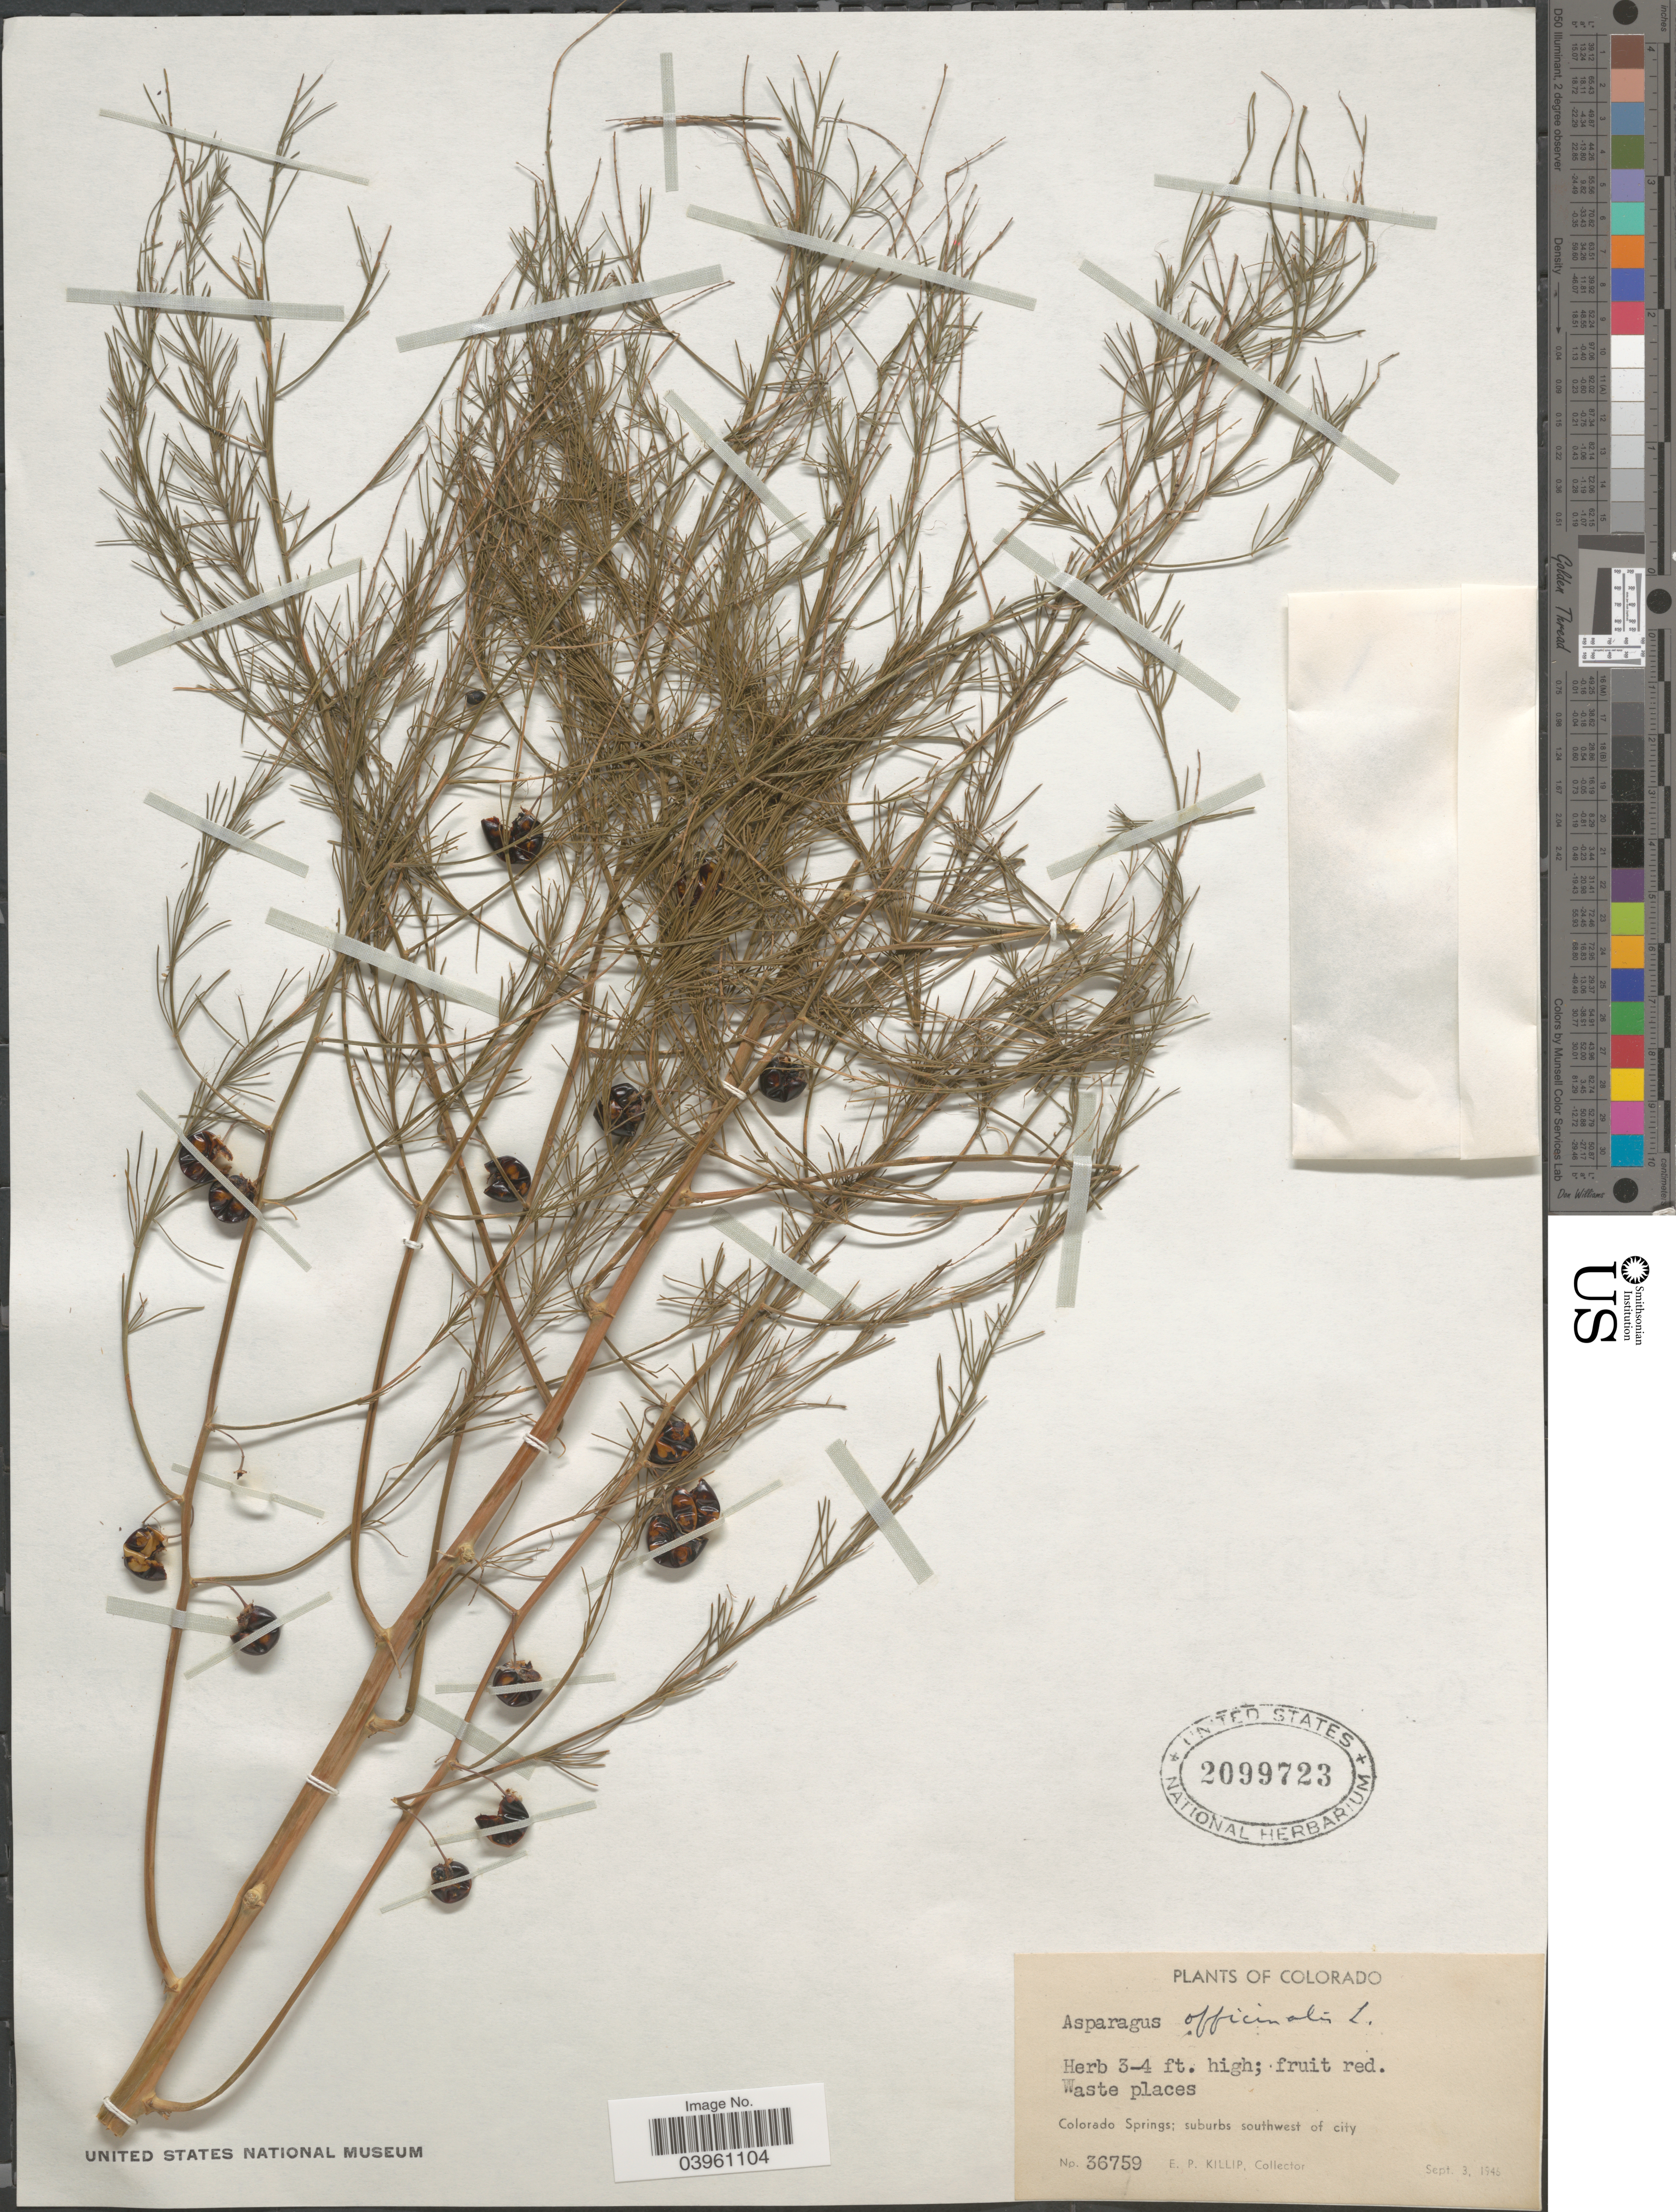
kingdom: Plantae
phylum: Tracheophyta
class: Liliopsida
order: Asparagales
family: Asparagaceae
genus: Asparagus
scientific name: Asparagus officinalis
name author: L.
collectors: E. P. Killip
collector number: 36759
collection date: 1946-09-03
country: United States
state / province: Colorado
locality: Colorado Springs; suburbs southwest of city.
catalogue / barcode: US 2099723